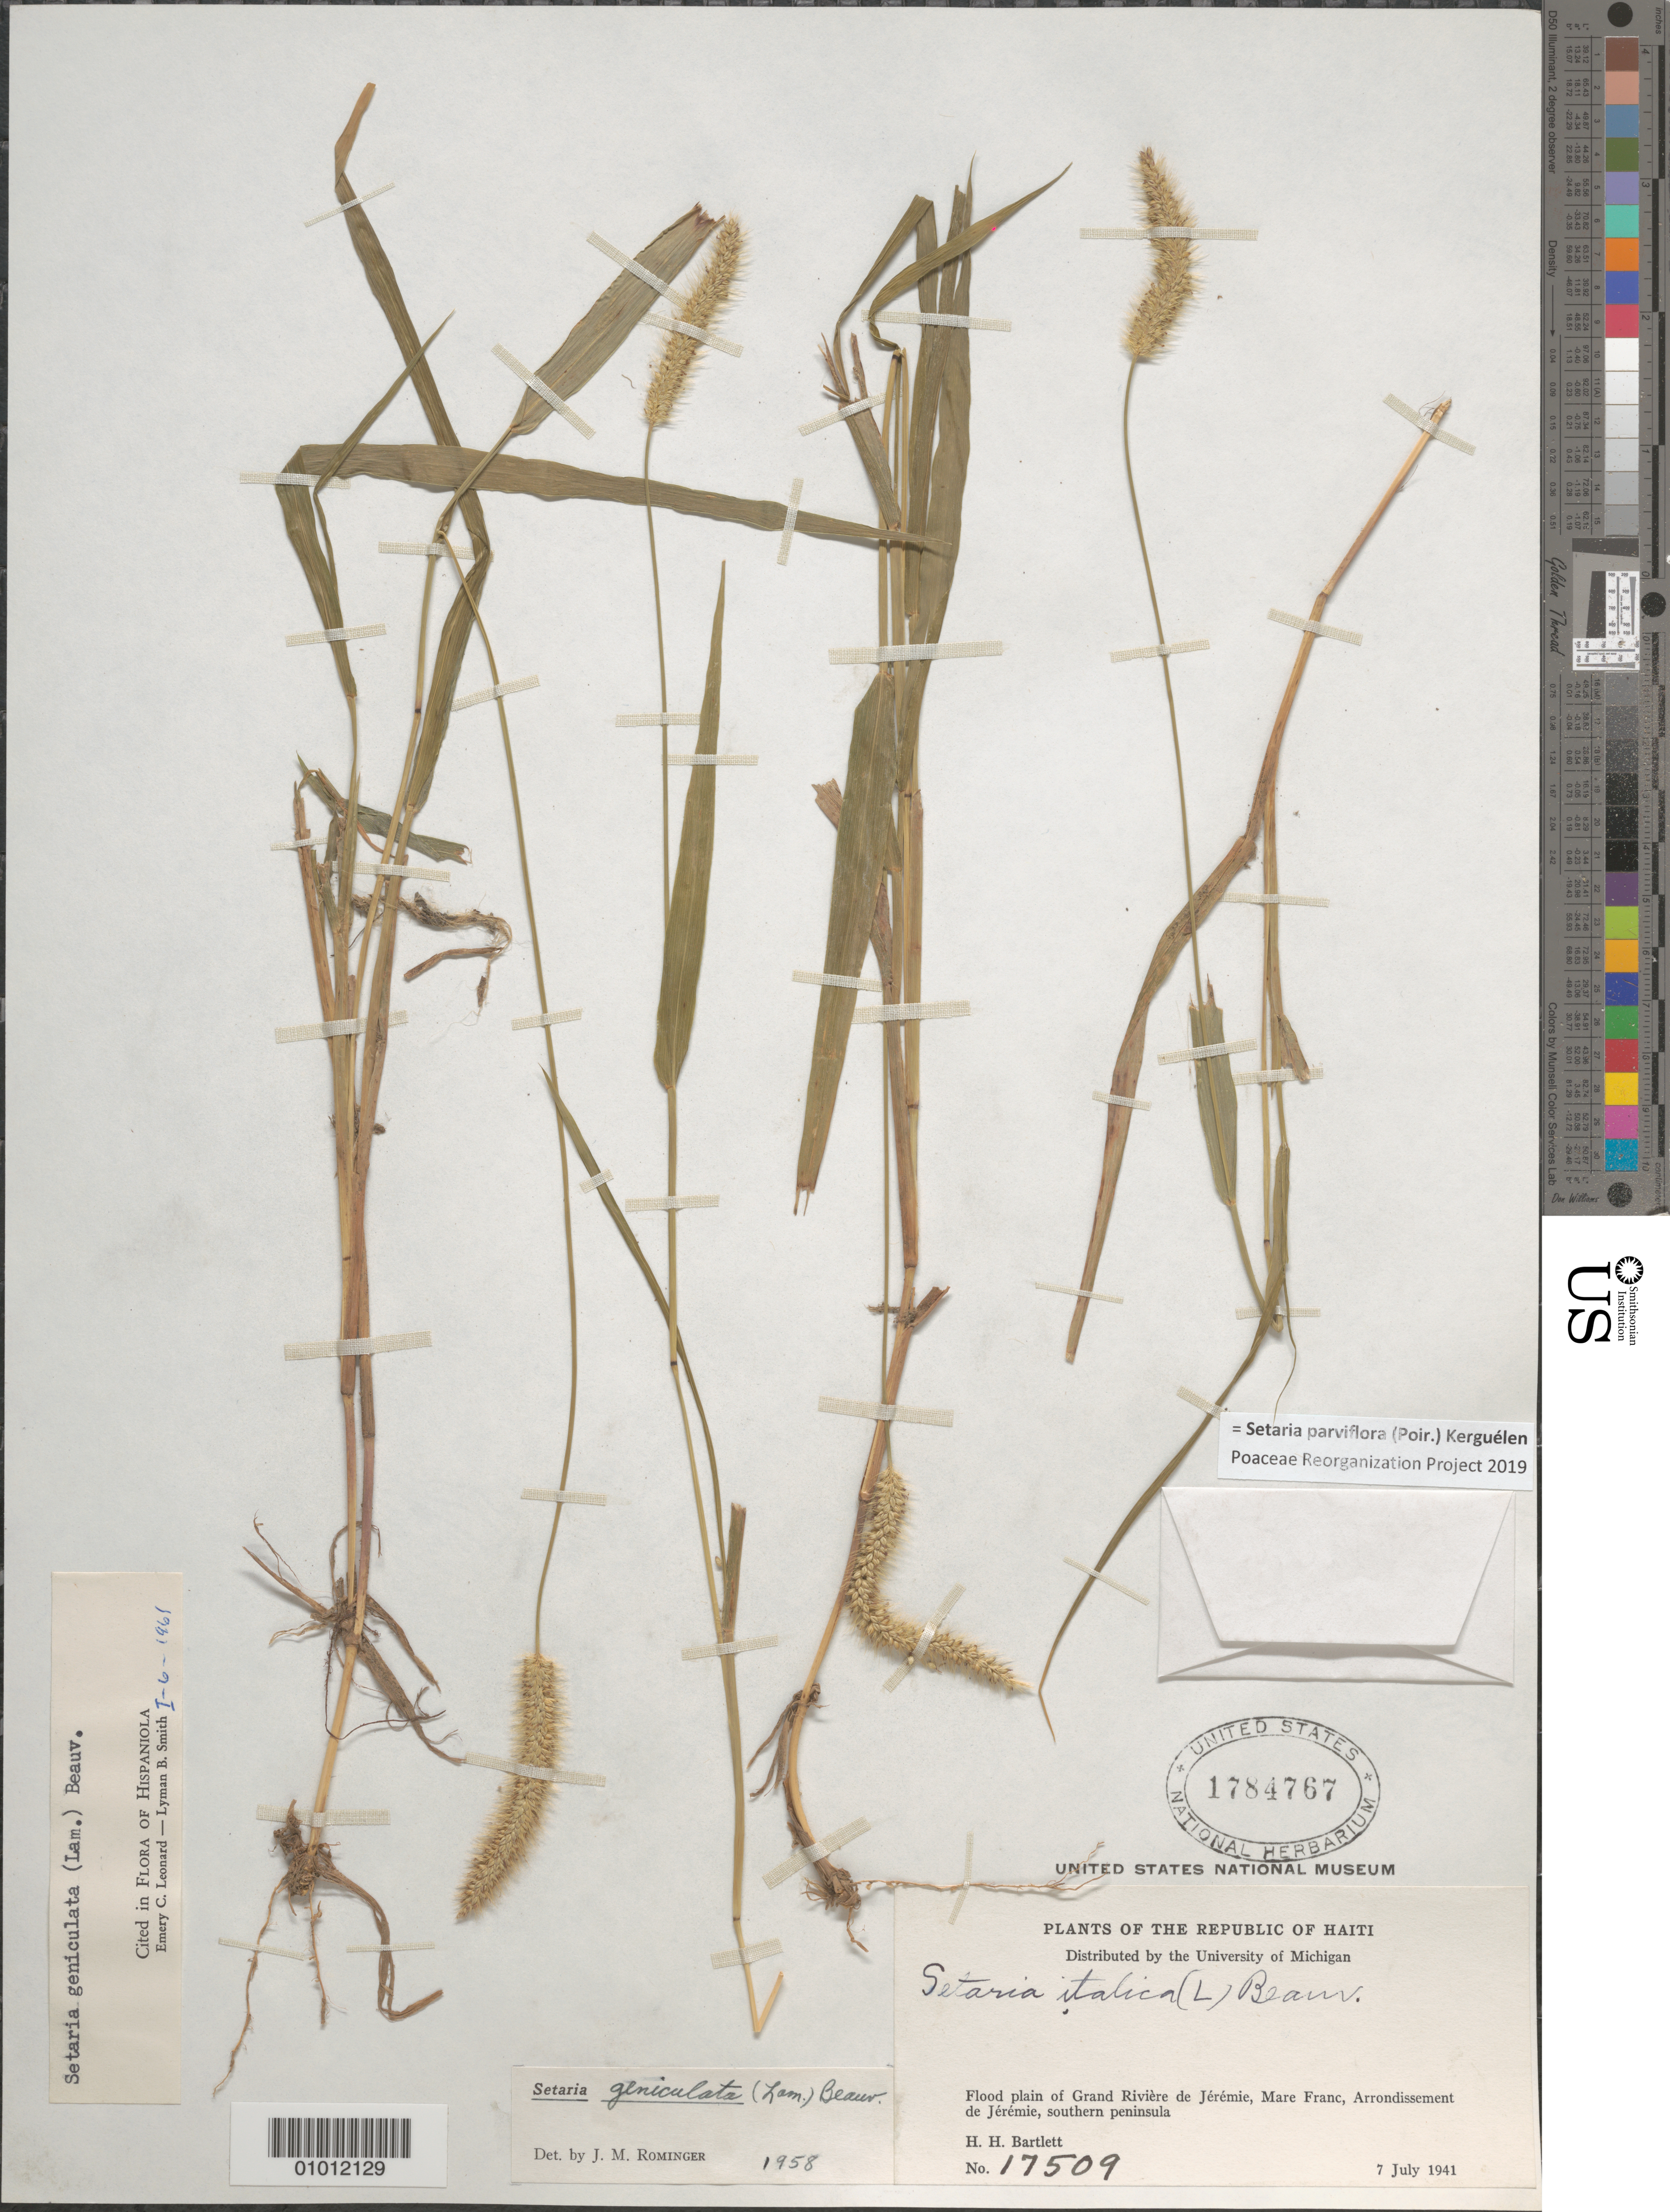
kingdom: Plantae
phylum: Tracheophyta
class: Liliopsida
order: Poales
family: Poaceae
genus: Setaria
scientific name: Setaria parviflora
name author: (Poir.) Kerguélen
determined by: Poaceae Reorganization Project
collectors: H. H. Bartlett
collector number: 17509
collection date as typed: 07 Jul 1941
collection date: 1941-07-07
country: Haiti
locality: Flood plain of Grand Riviere de Jeremie, Mare Franc, Arrondissement de Jeremie, southern peninsula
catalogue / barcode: US 1784767